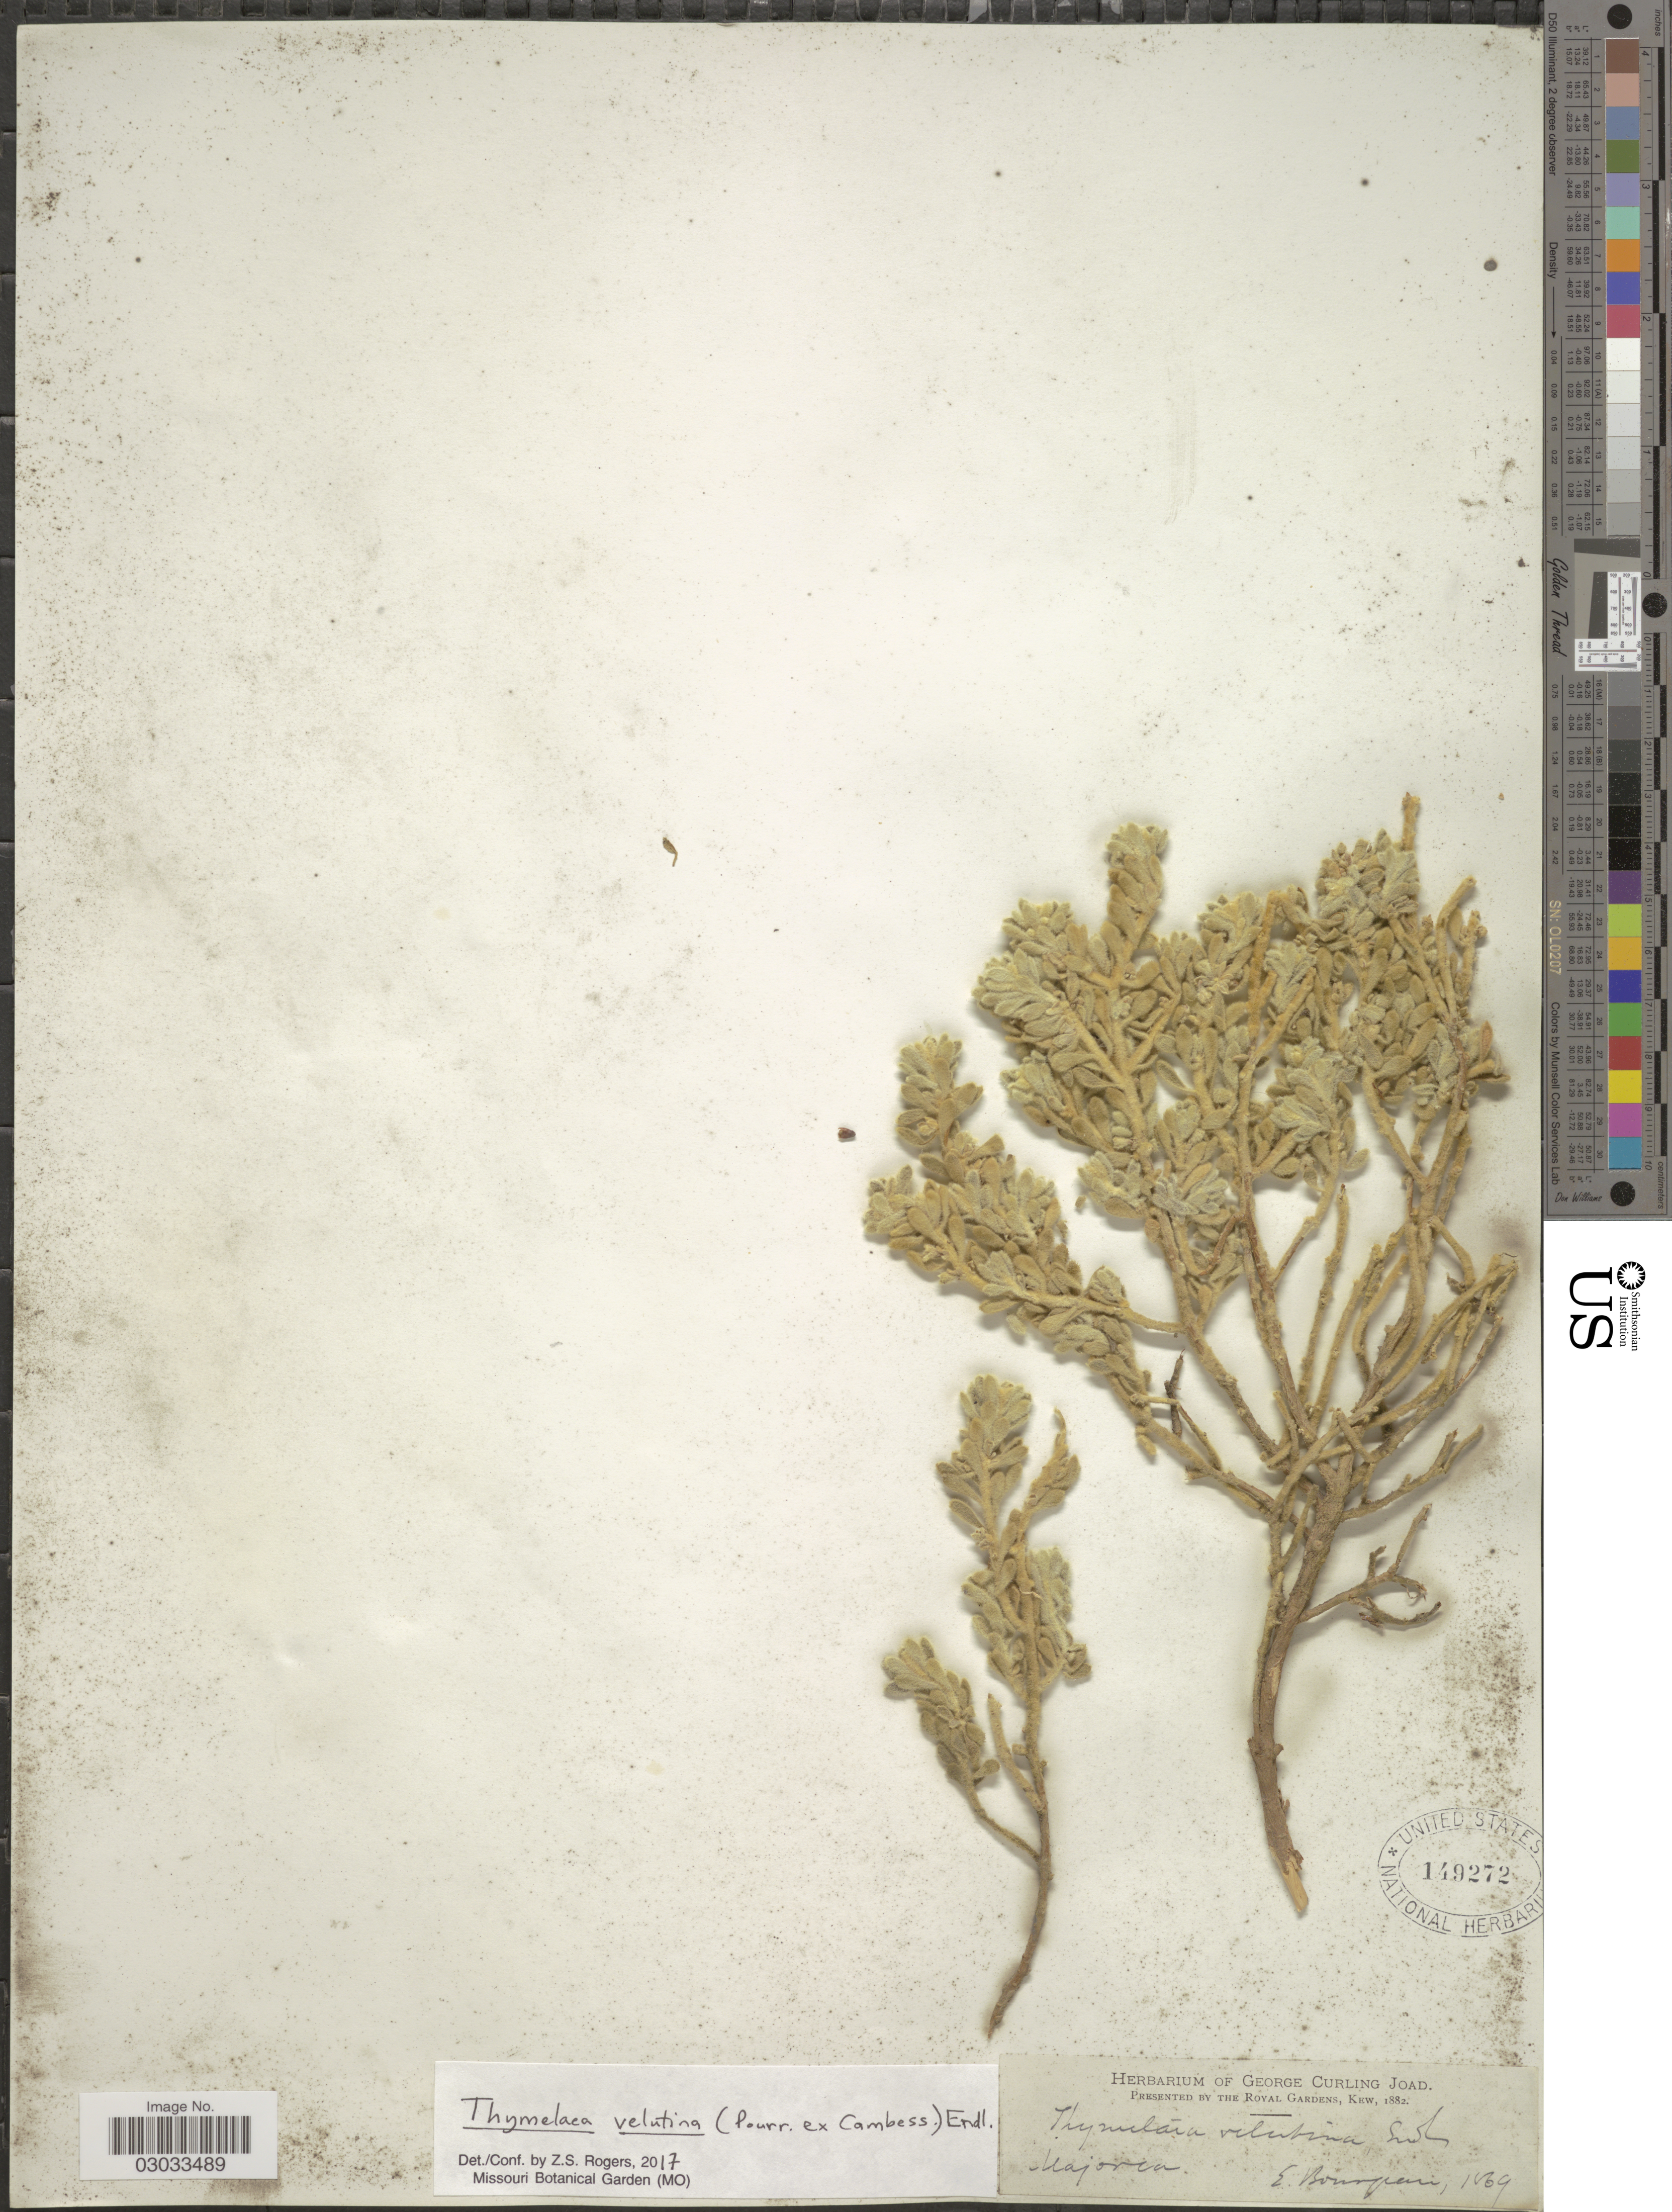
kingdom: Plantae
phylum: Tracheophyta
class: Magnoliopsida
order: Malvales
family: Thymelaeaceae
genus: Thymelaea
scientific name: Thymelaea velutina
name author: (Pourr. ex Cambess.) Endl.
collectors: E. Bourgeau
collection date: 1869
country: Spain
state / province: Islas Baleares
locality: Majorca.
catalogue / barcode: US 149272